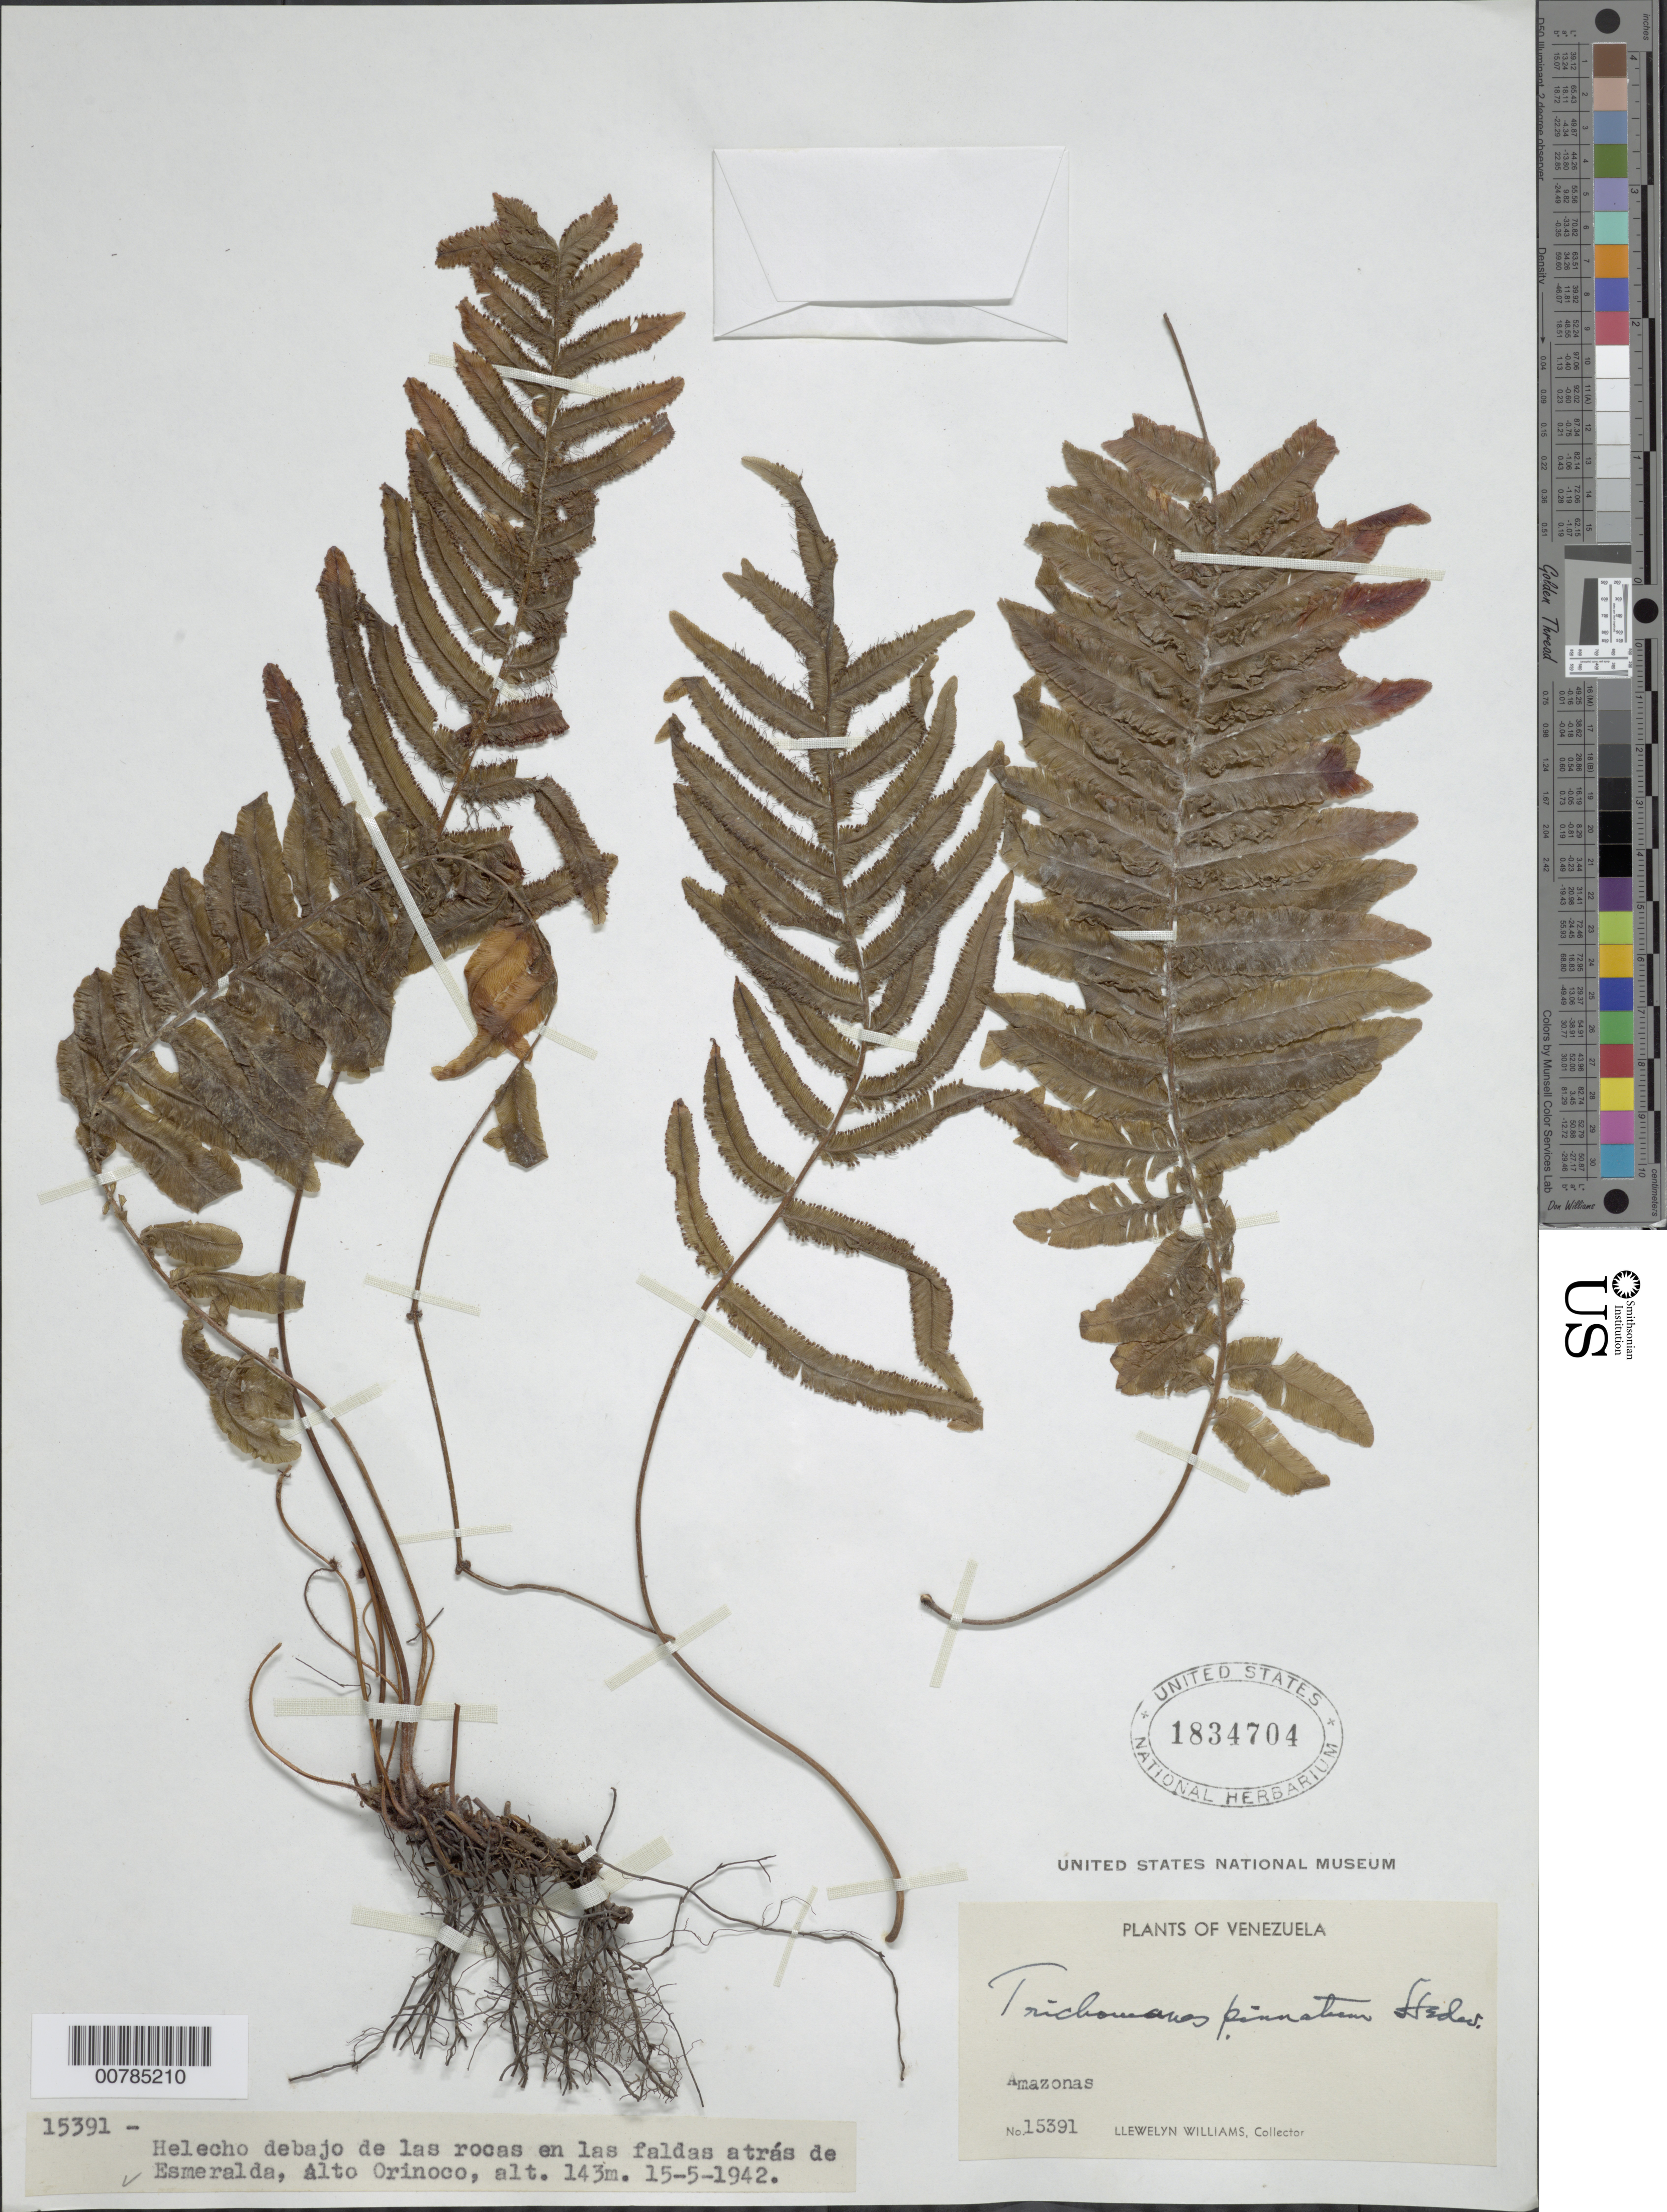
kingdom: Plantae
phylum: Tracheophyta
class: Polypodiopsida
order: Hymenophyllales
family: Hymenophyllaceae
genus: Trichomanes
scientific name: Trichomanes pinnatum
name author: Hedw.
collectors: Ll. Williams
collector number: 15391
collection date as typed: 15-May-42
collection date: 1942-05-15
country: Venezuela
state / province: Amazonas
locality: Esmeralda, Alto Orinoco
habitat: Debajo de las rocas en las faldas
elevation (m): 143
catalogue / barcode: US 1834704